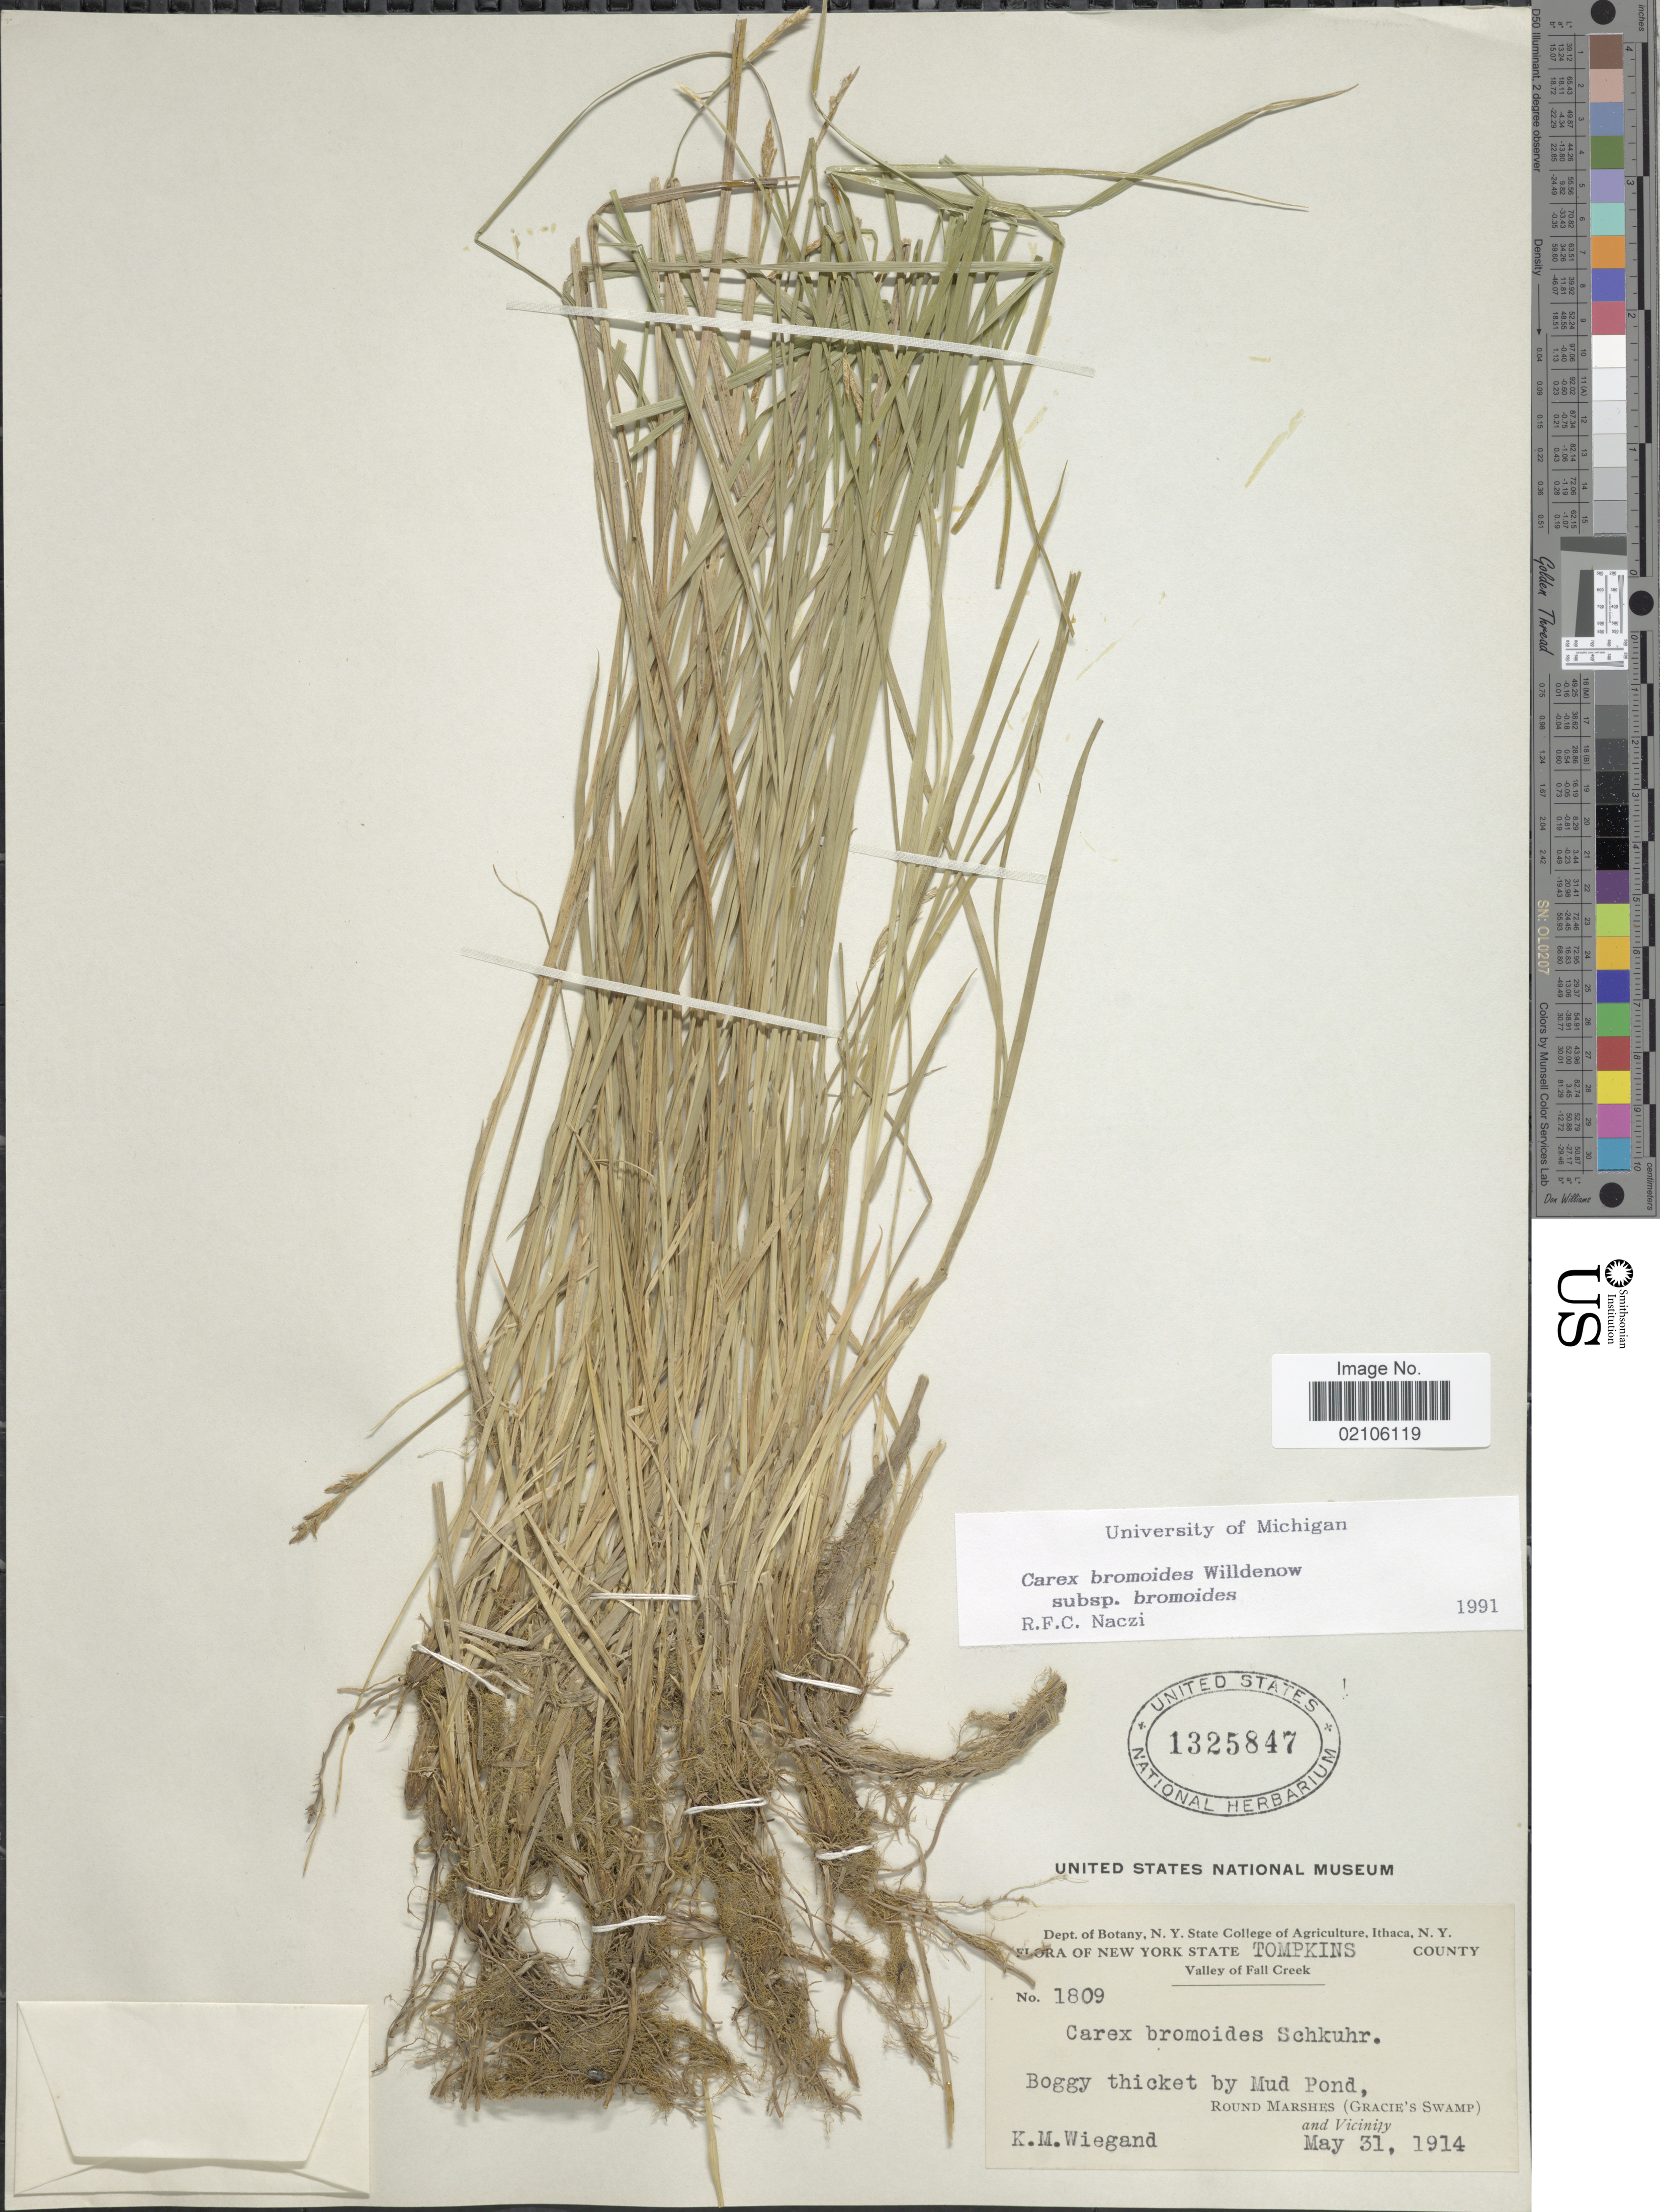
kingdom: Plantae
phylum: Tracheophyta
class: Liliopsida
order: Poales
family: Cyperaceae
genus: Carex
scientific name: Carex bromoides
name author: Willd.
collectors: K. M. Wiegand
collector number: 1809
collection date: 1914-05-31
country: United States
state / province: New York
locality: Tompkins County, Valley of Fall Creek, Boggy thicket by Mud Pond, Round Marshes (Gracie's Swamp) and Vicinity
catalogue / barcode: US 1325847